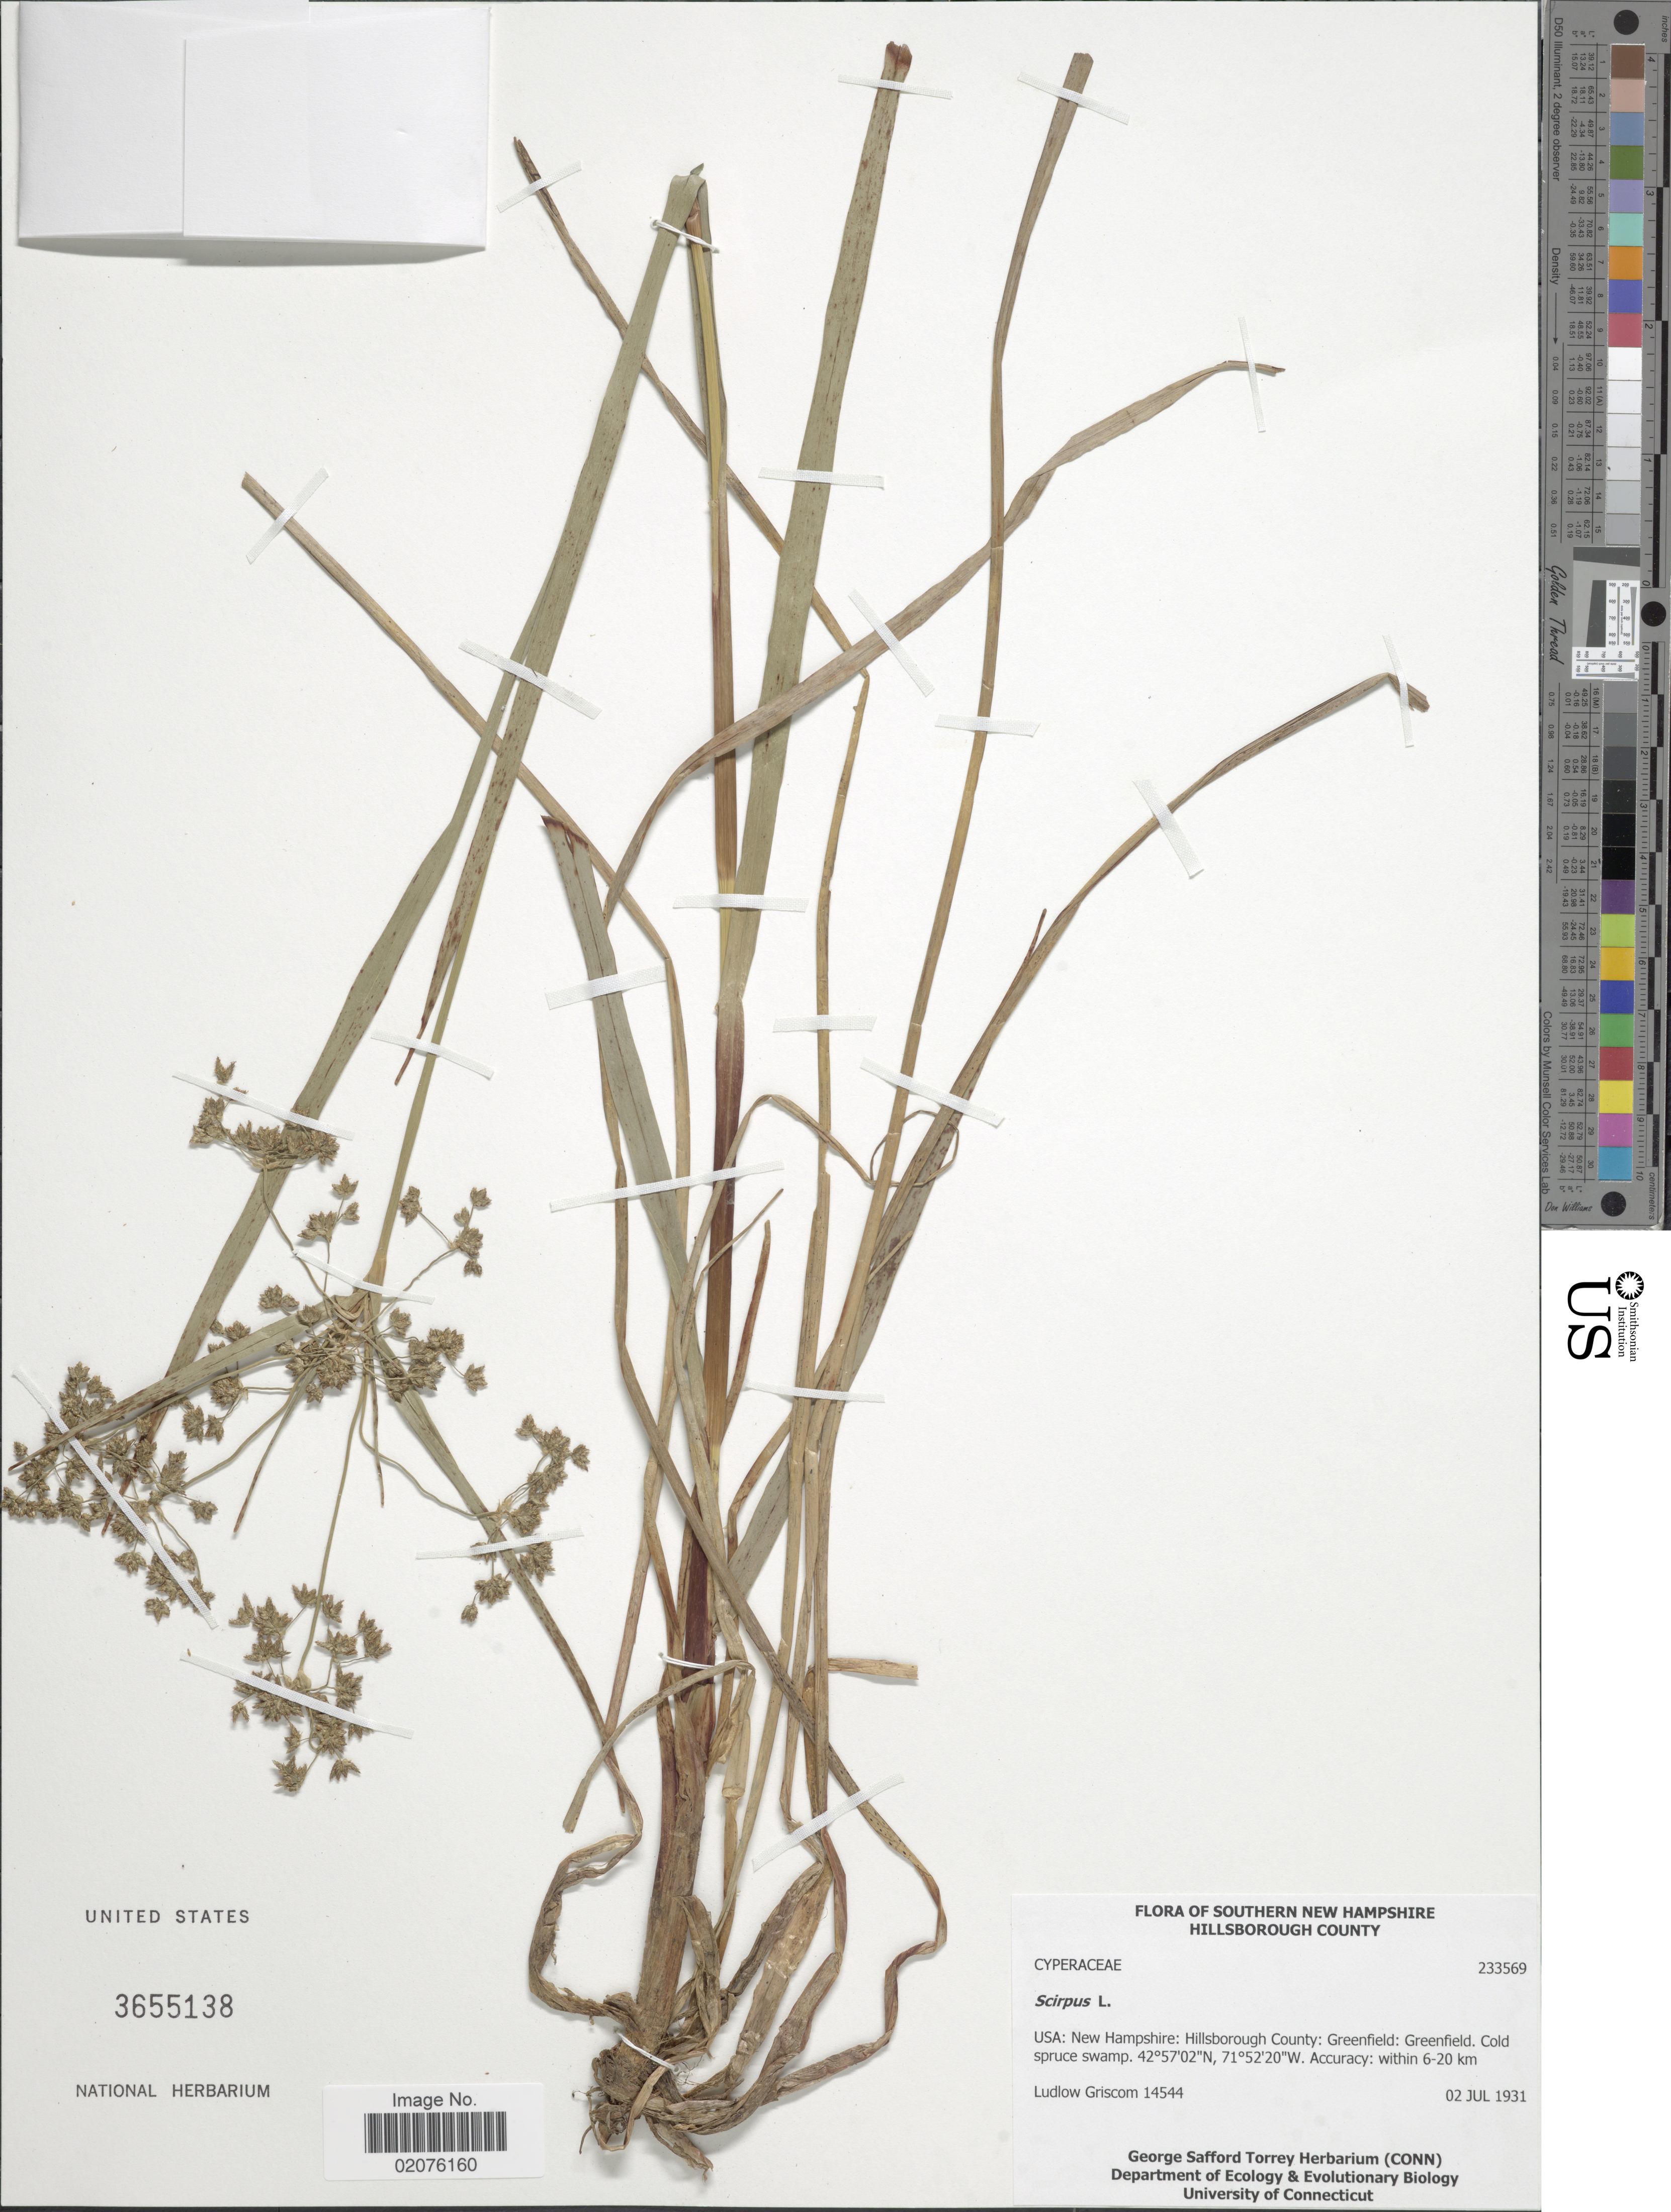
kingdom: Plantae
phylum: Tracheophyta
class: Liliopsida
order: Poales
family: Cyperaceae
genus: Scirpus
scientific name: Scirpus microcarpus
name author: J. Presl & C. Presl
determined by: Strong, Mark T., (BOT), Smithsonian Institution - National Museum of Natural History (UNITED STATES)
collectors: L. Griscom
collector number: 14544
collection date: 1931-07-02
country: United States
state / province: New Hampshire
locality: Southern New Hampshire. Hillsborough County: Greenfield: Greenfield. Cold spruce swamp, Within 6-20 km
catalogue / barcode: US 3655138